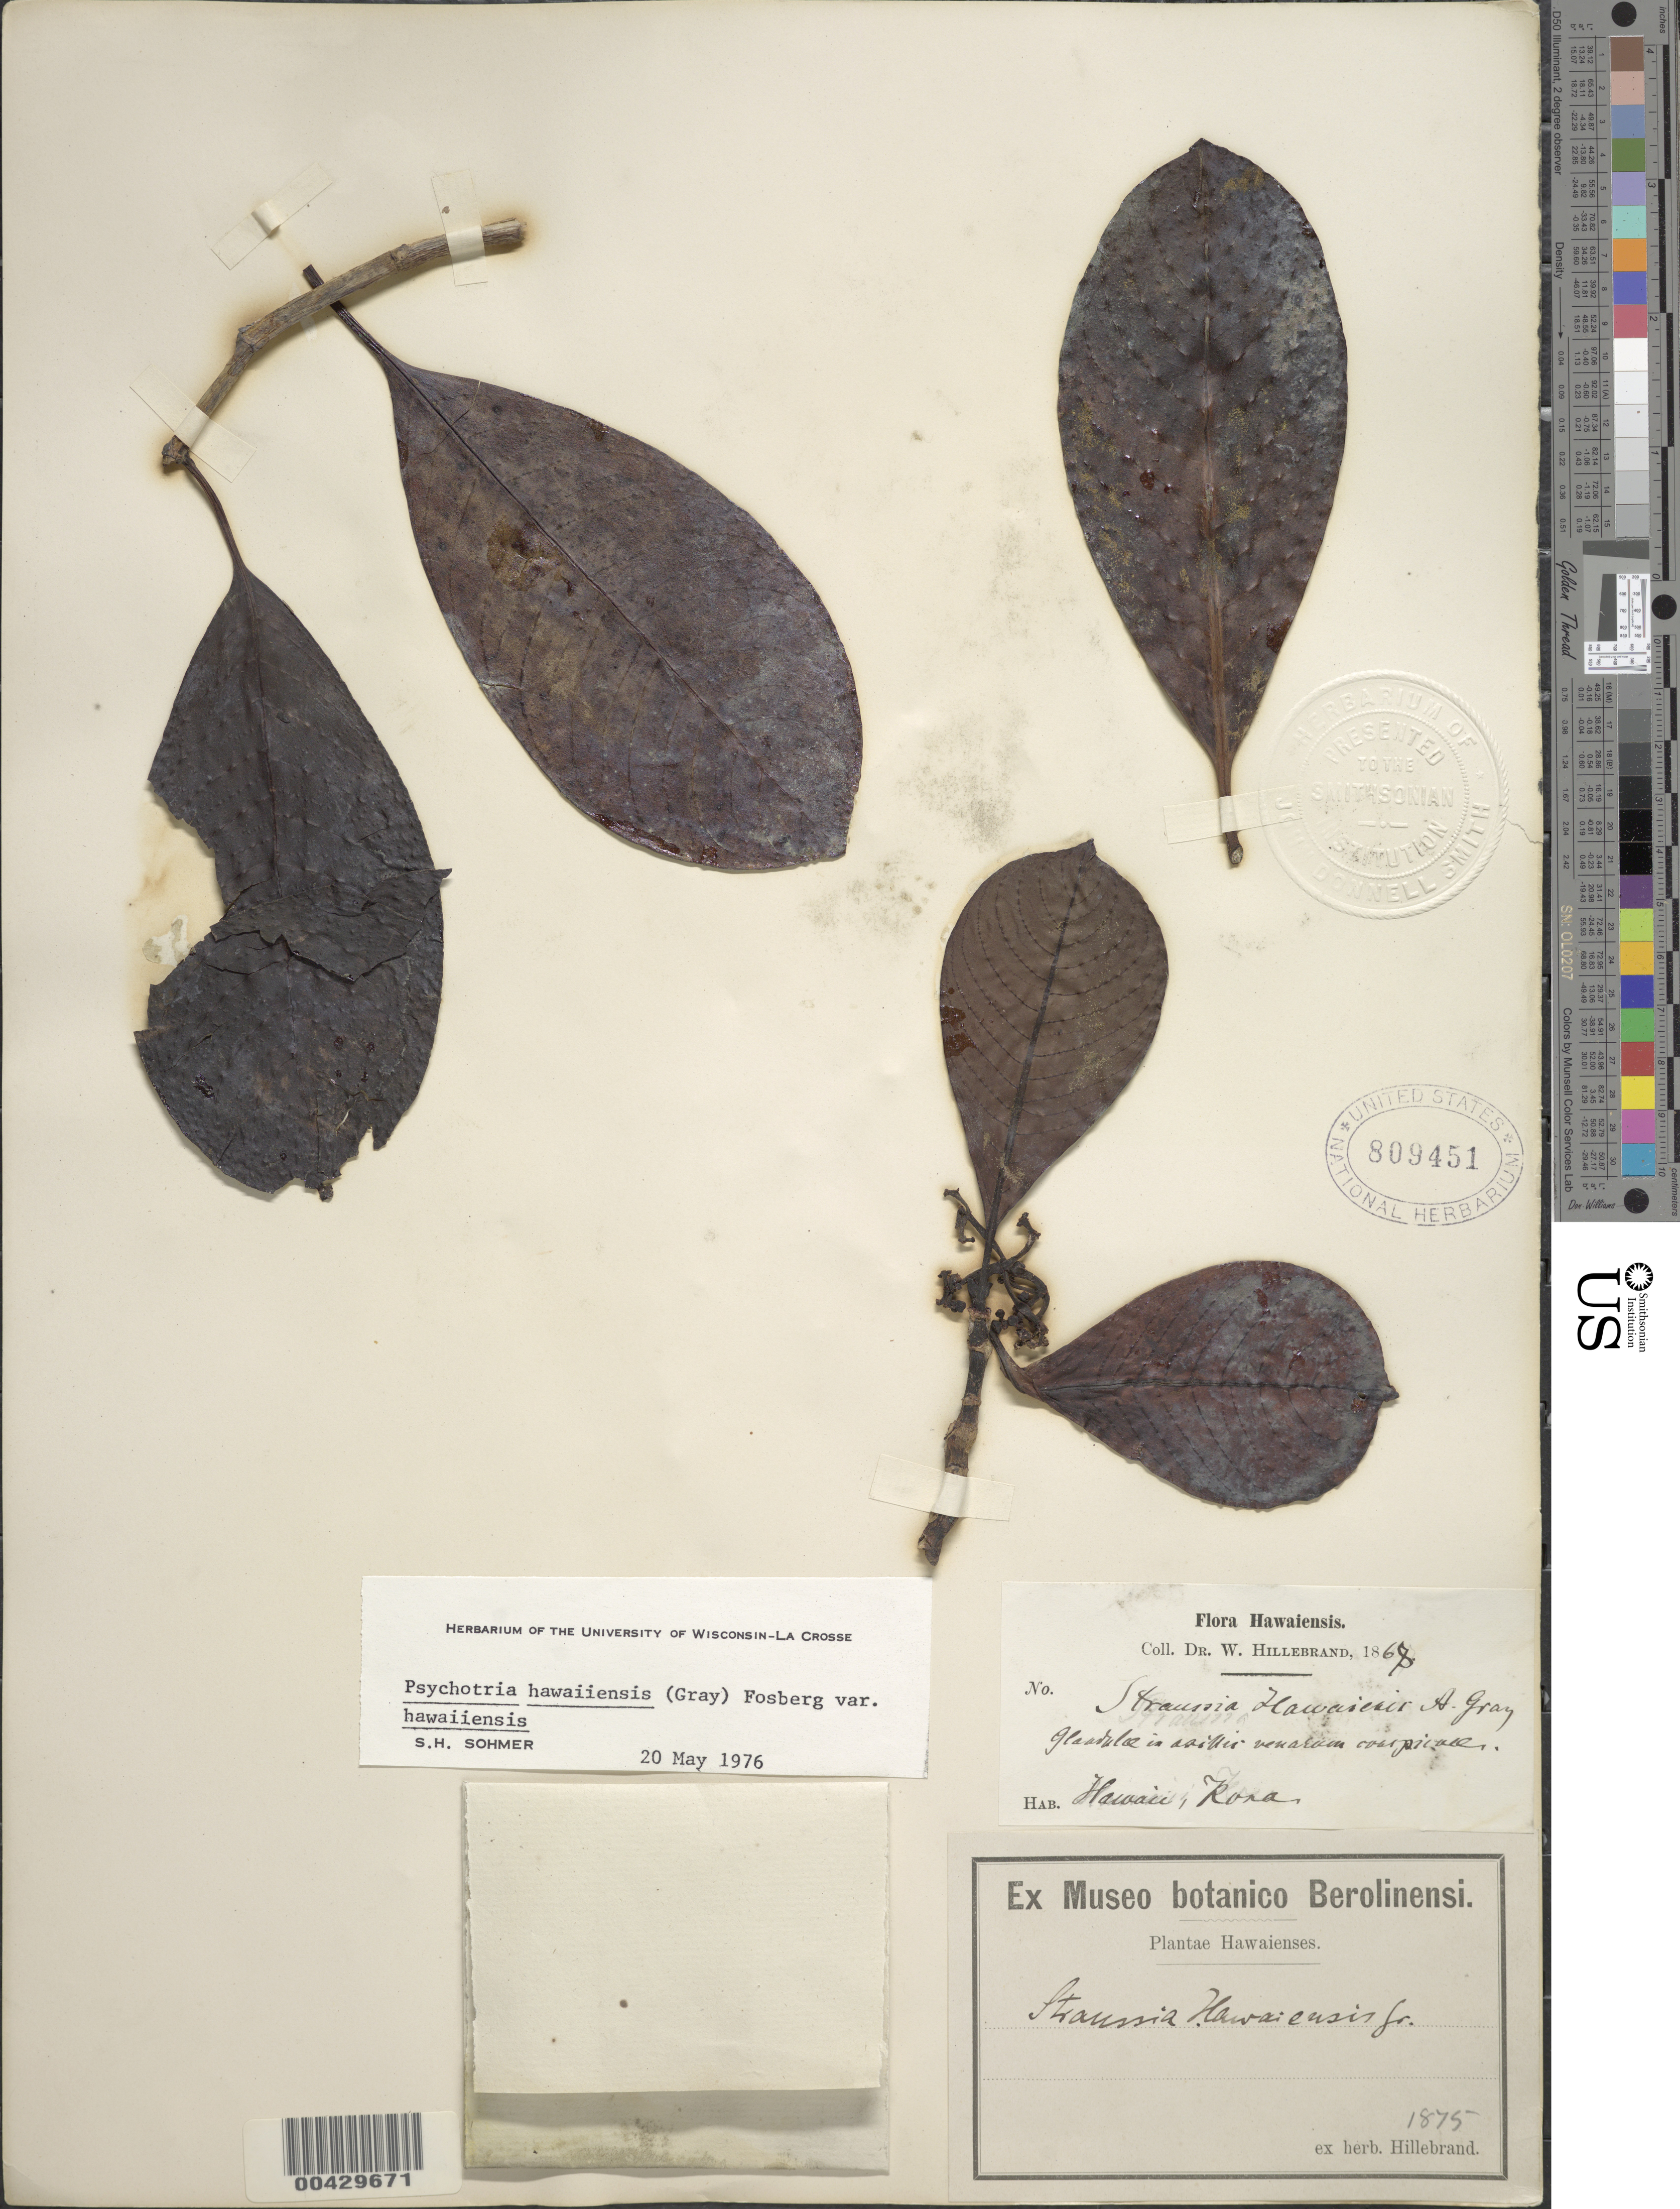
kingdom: Plantae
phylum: Tracheophyta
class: Magnoliopsida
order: Gentianales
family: Rubiaceae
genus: Psychotria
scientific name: Psychotria hawaiiensis var. hawaiiensis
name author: (A. Gray) Fosberg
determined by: Sohmer, S. H.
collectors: W. Hillebrand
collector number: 1875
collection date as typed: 1868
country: United States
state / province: Hawaii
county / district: Hawaii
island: Hawaii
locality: Kona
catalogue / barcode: US 809451